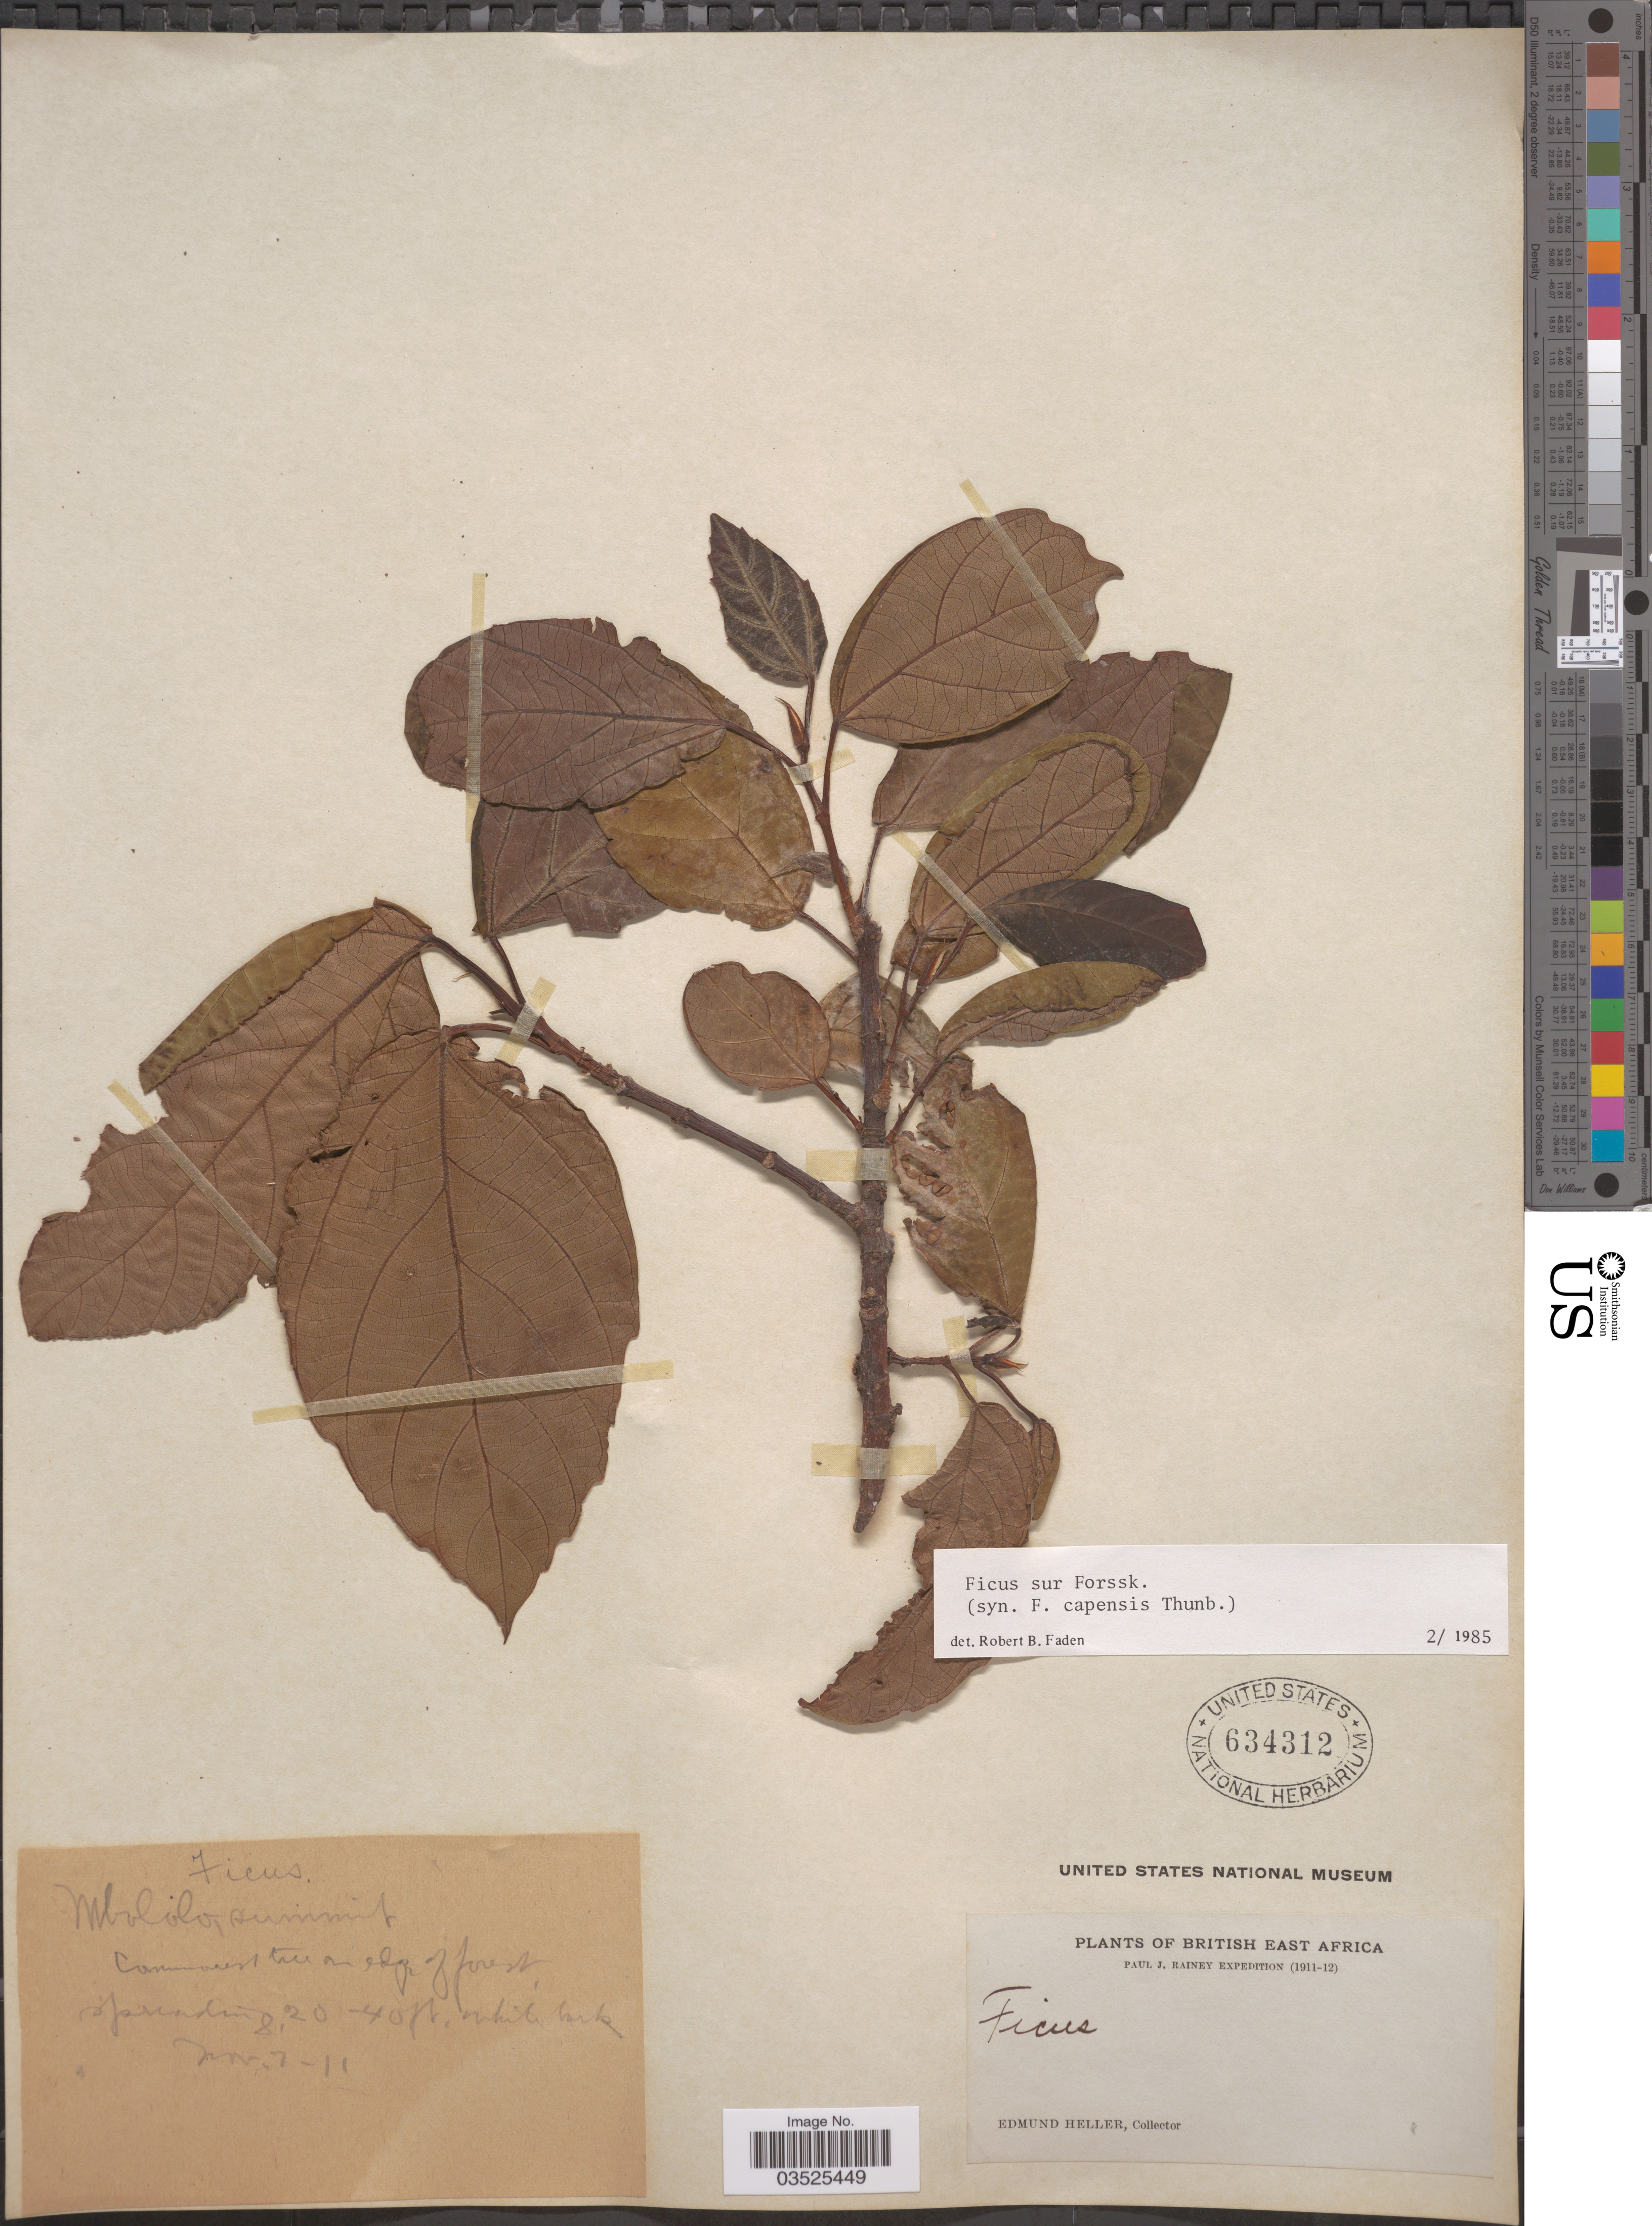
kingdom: Plantae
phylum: Tracheophyta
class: Magnoliopsida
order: Rosales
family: Moraceae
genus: Ficus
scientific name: Ficus sur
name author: Forssk.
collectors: E. Heller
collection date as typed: Transcribed d/m/y: 7/11/11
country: Kenya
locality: British East Africa.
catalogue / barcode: US 634312